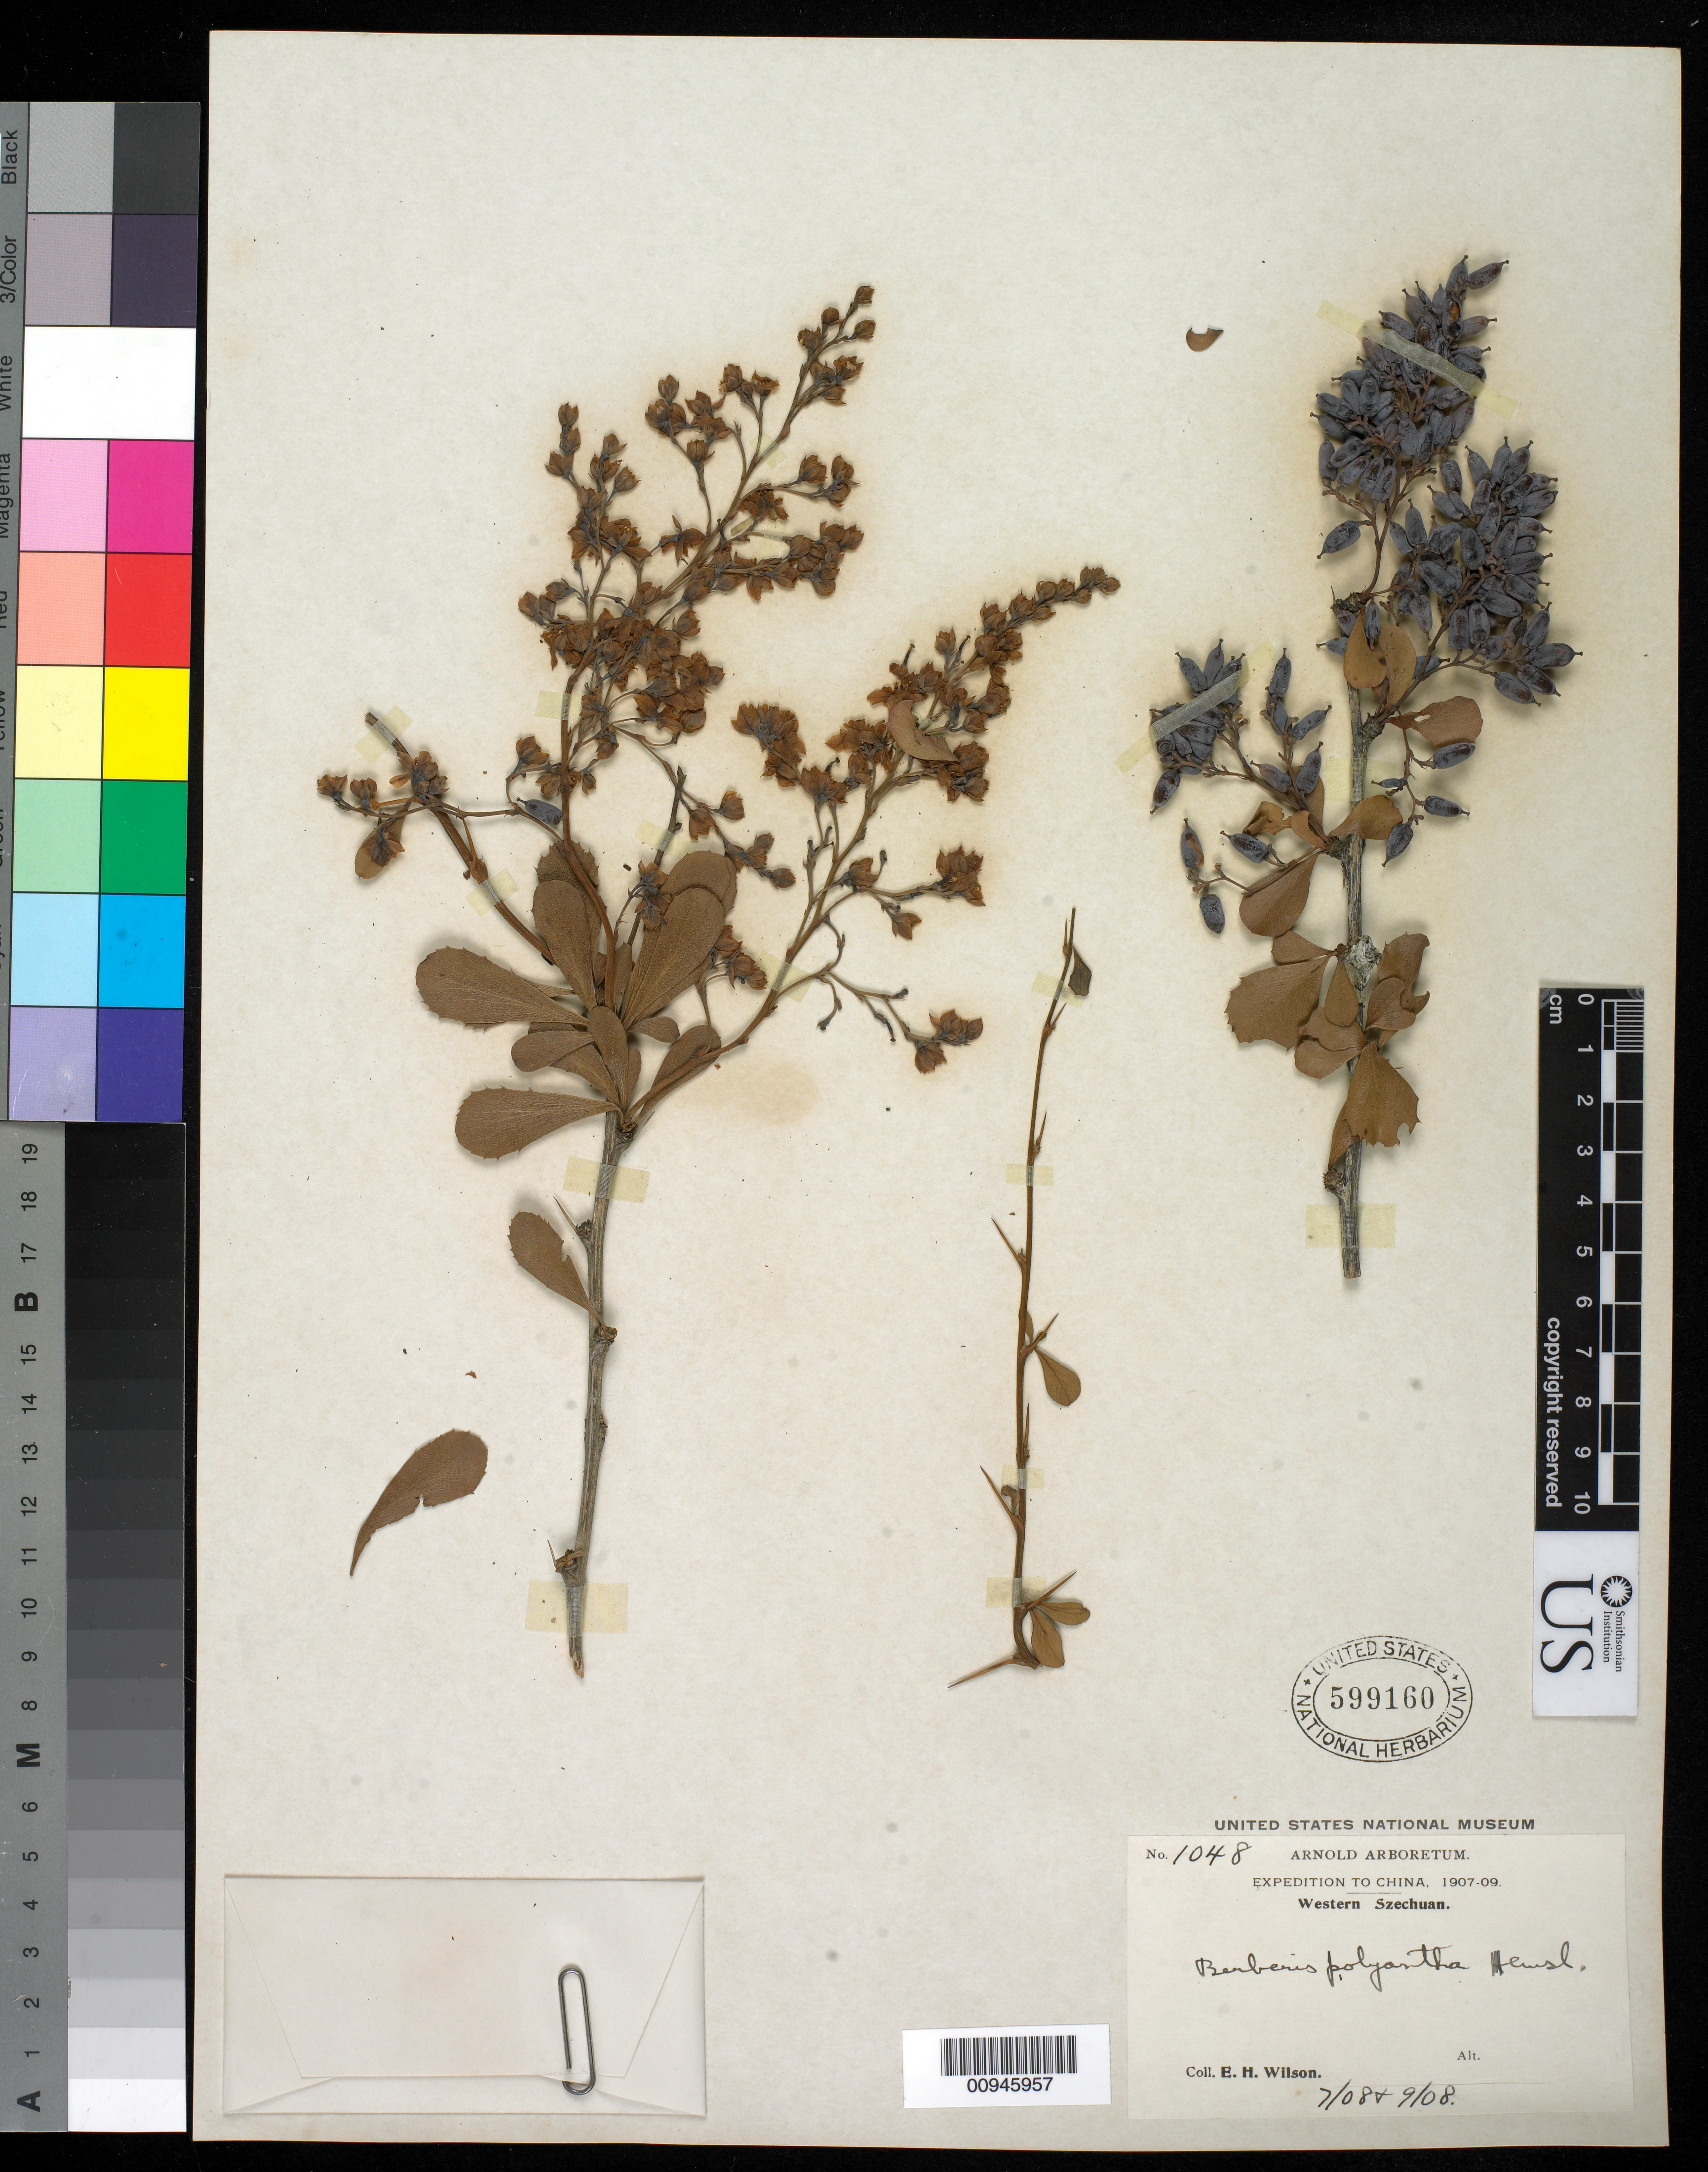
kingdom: Plantae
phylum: Tracheophyta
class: Magnoliopsida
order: Ranunculales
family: Berberidaceae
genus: Berberis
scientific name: Berberis polyantha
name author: Hemsl.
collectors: E. H. Wilson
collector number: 1048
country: China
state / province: Sichuan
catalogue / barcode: US 599160